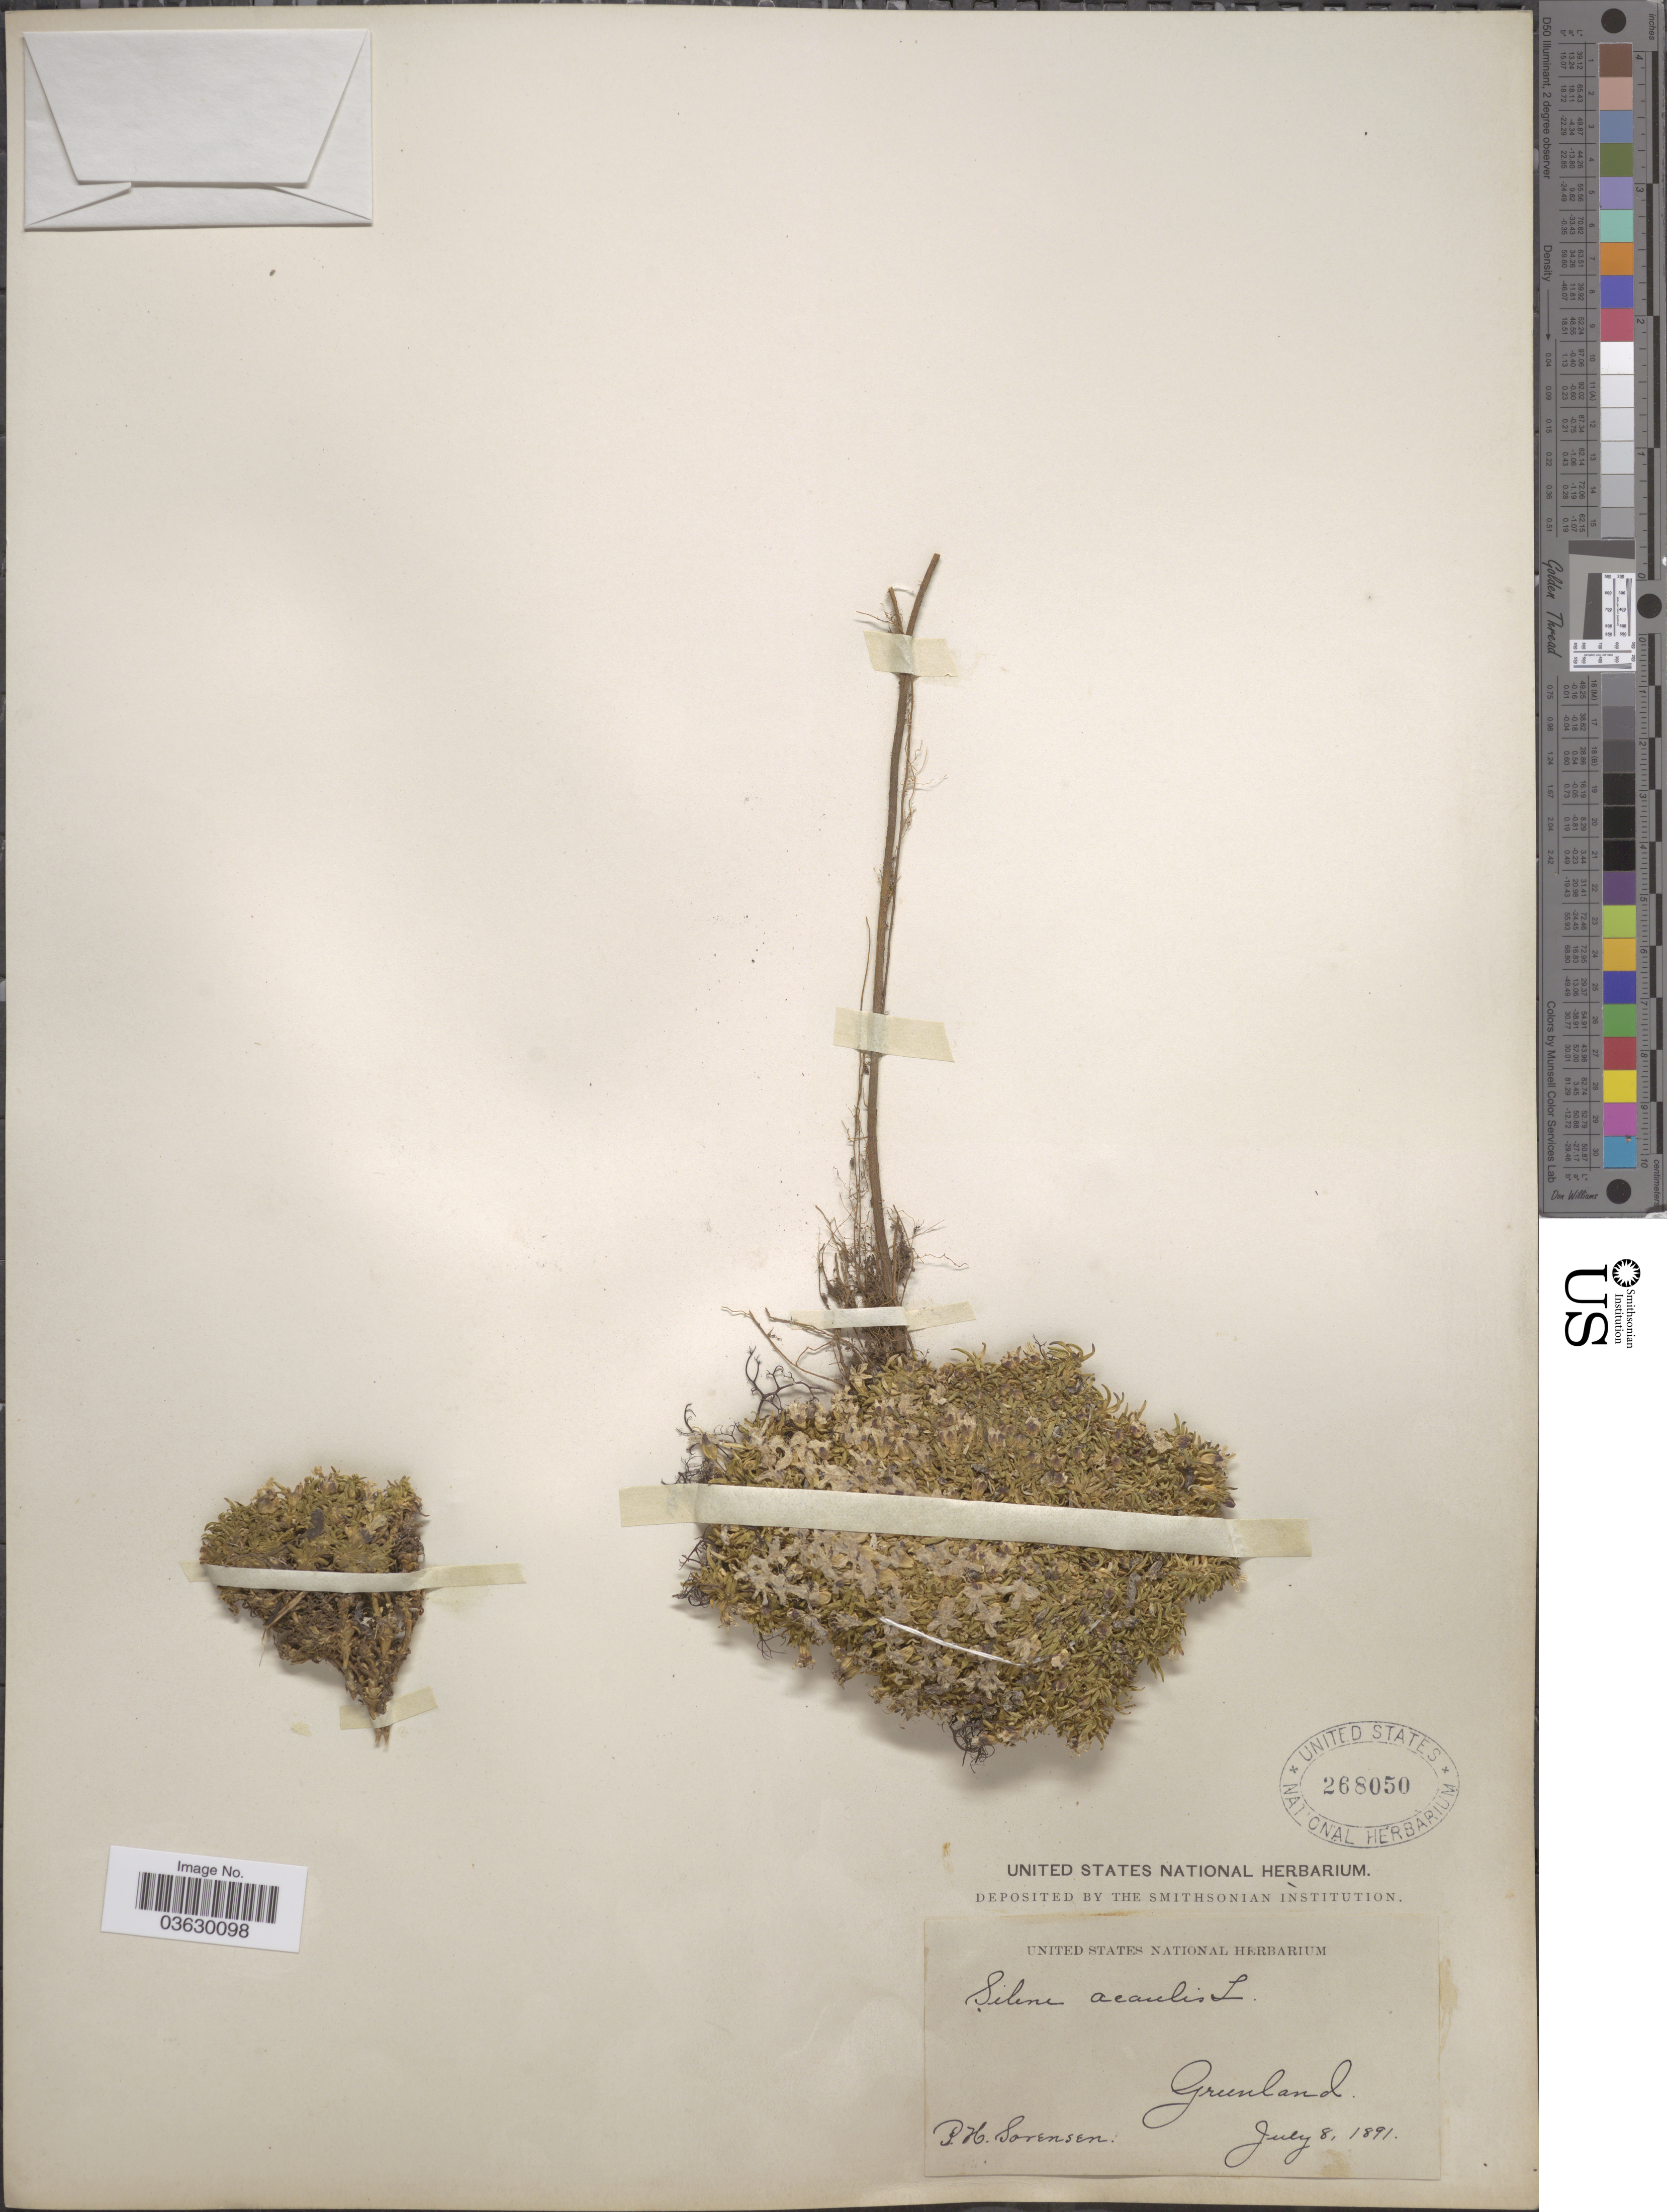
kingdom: Plantae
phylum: Tracheophyta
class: Magnoliopsida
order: Caryophyllales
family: Caryophyllaceae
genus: Silene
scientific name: Silene acaulis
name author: (L.) Jacq.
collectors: P. Sorensen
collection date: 1891-07-08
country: Greenland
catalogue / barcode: US 268050